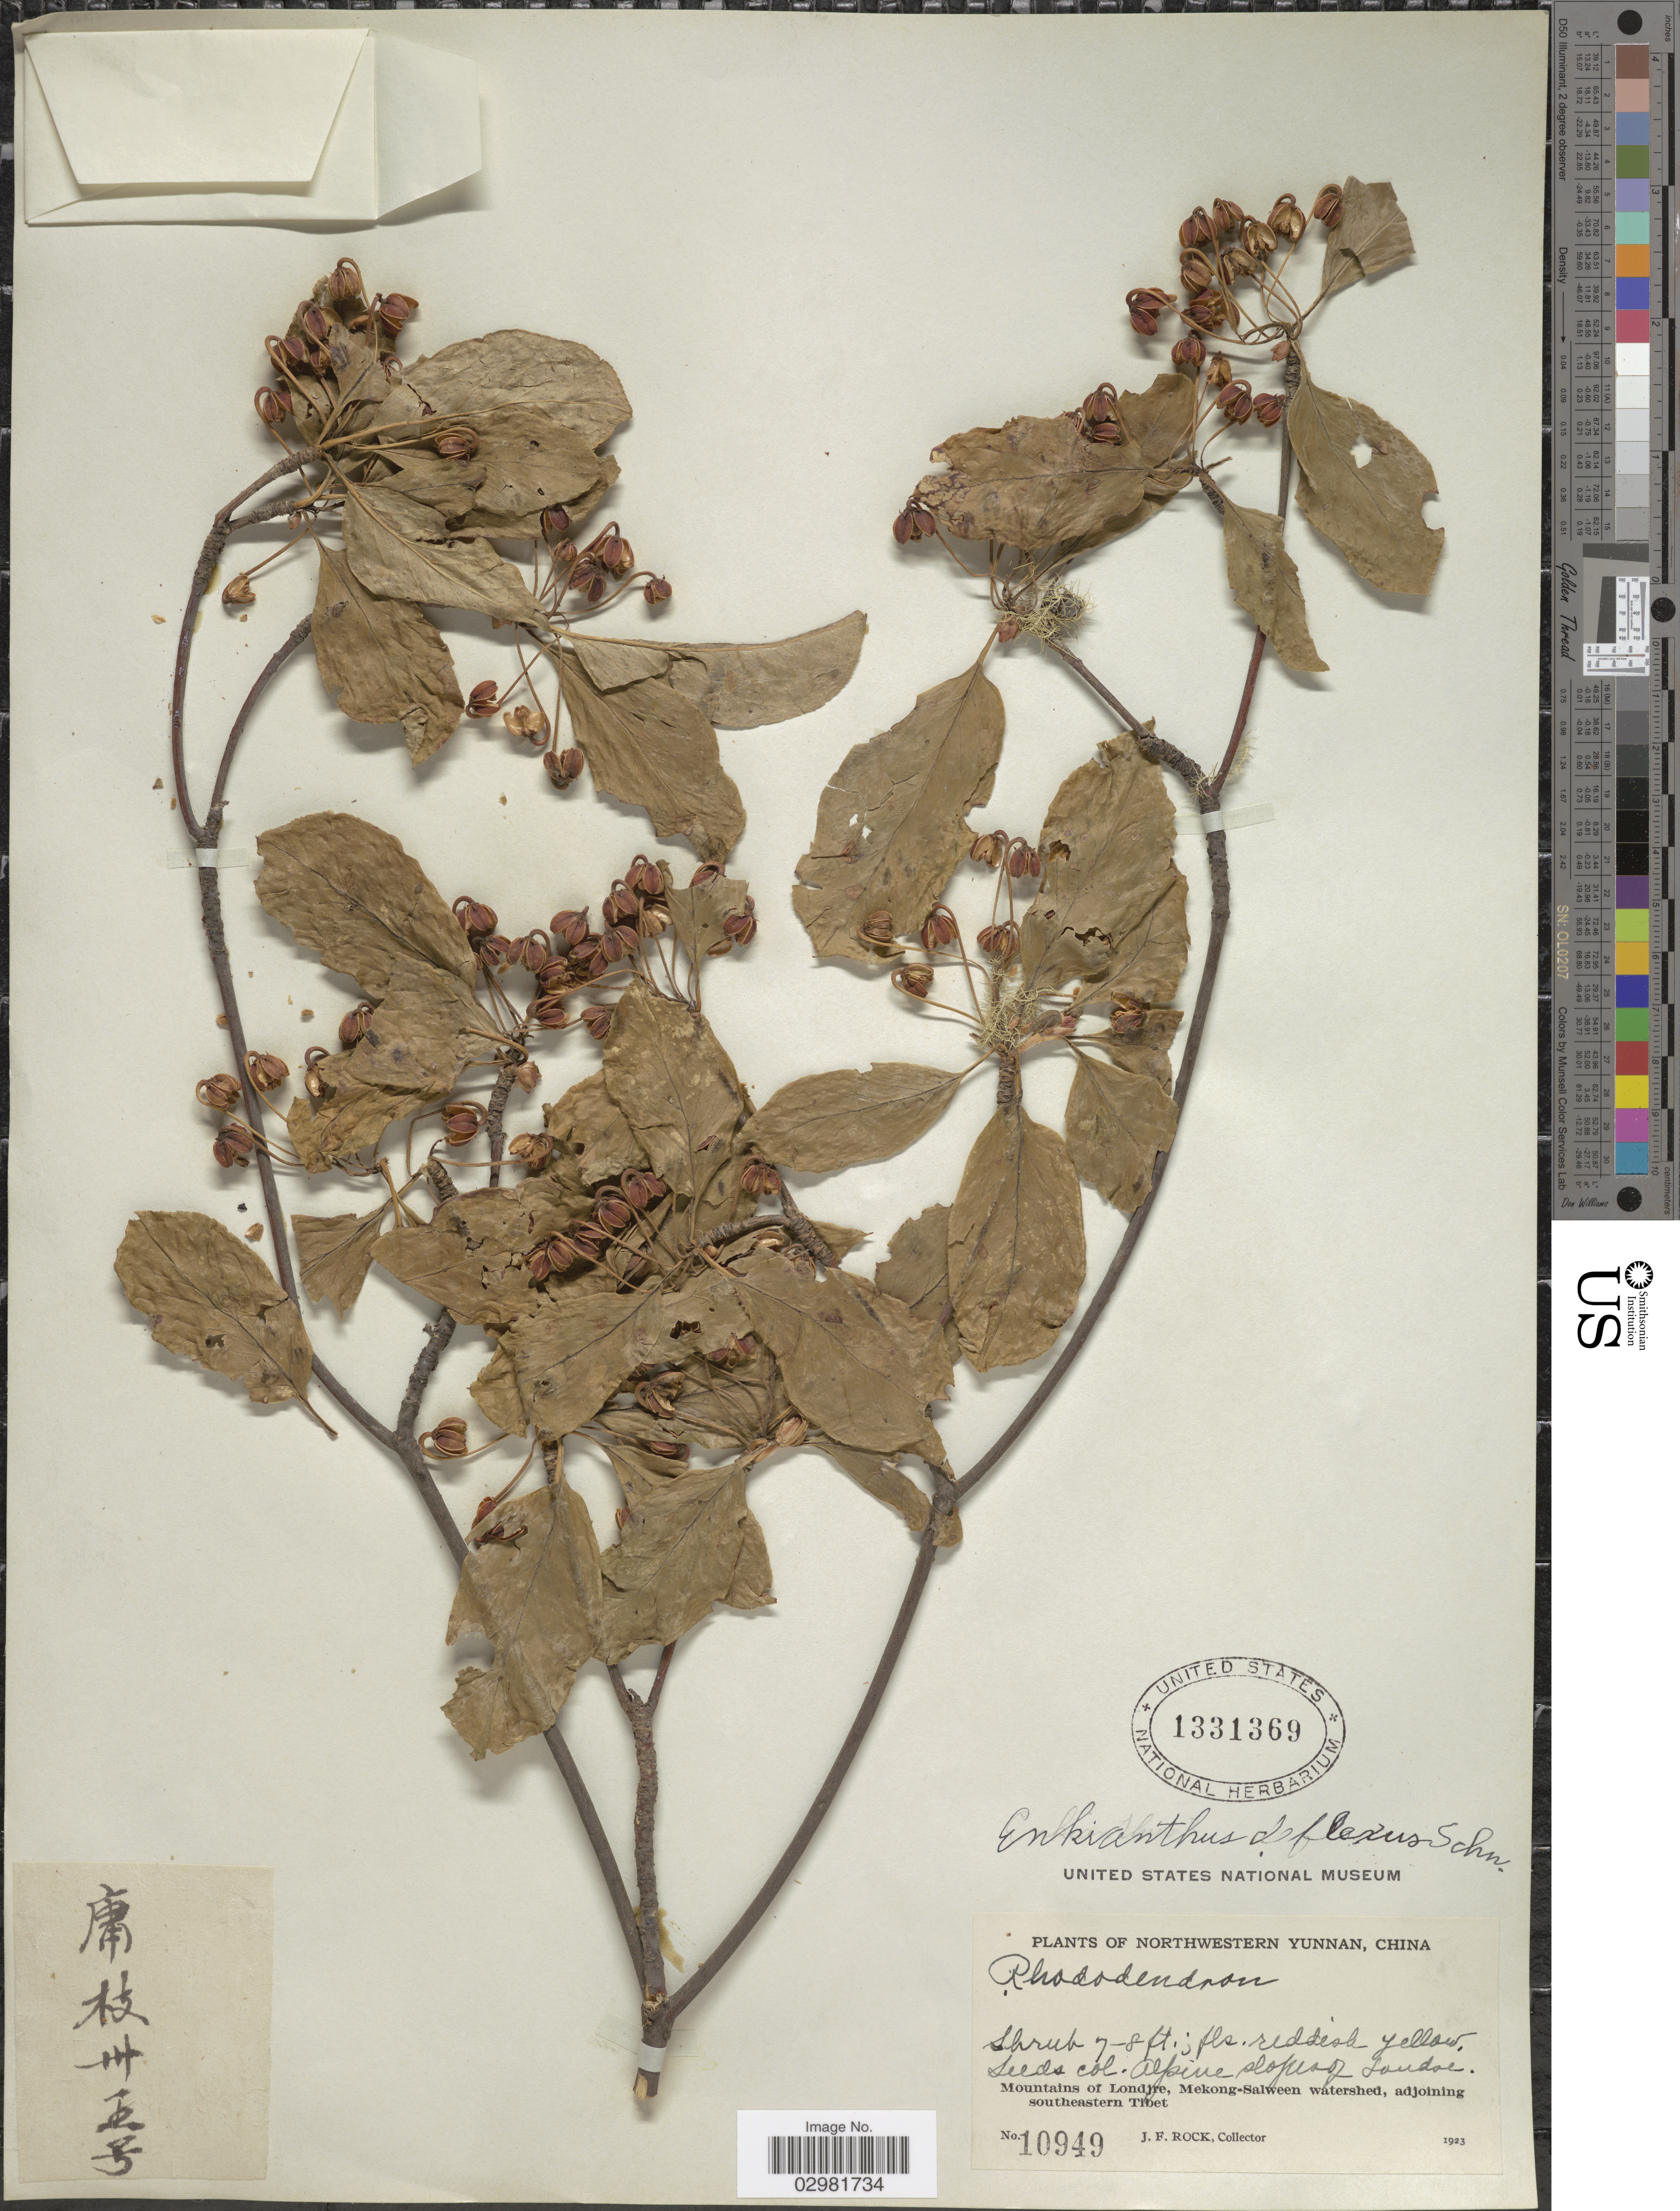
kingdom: Plantae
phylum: Tracheophyta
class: Magnoliopsida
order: Ericales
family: Ericaceae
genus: Enkianthus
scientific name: Enkianthus deflexus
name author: (Griff.) C.K. Schneid.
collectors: J. Rock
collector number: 10949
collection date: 1923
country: China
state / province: Yunnan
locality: Northwestern Yunnan. Alpine slopes of Londre. Mountains of Londjre, Mekong-Salween watershed, adjoining southeastern Tibet.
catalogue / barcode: US 1331369